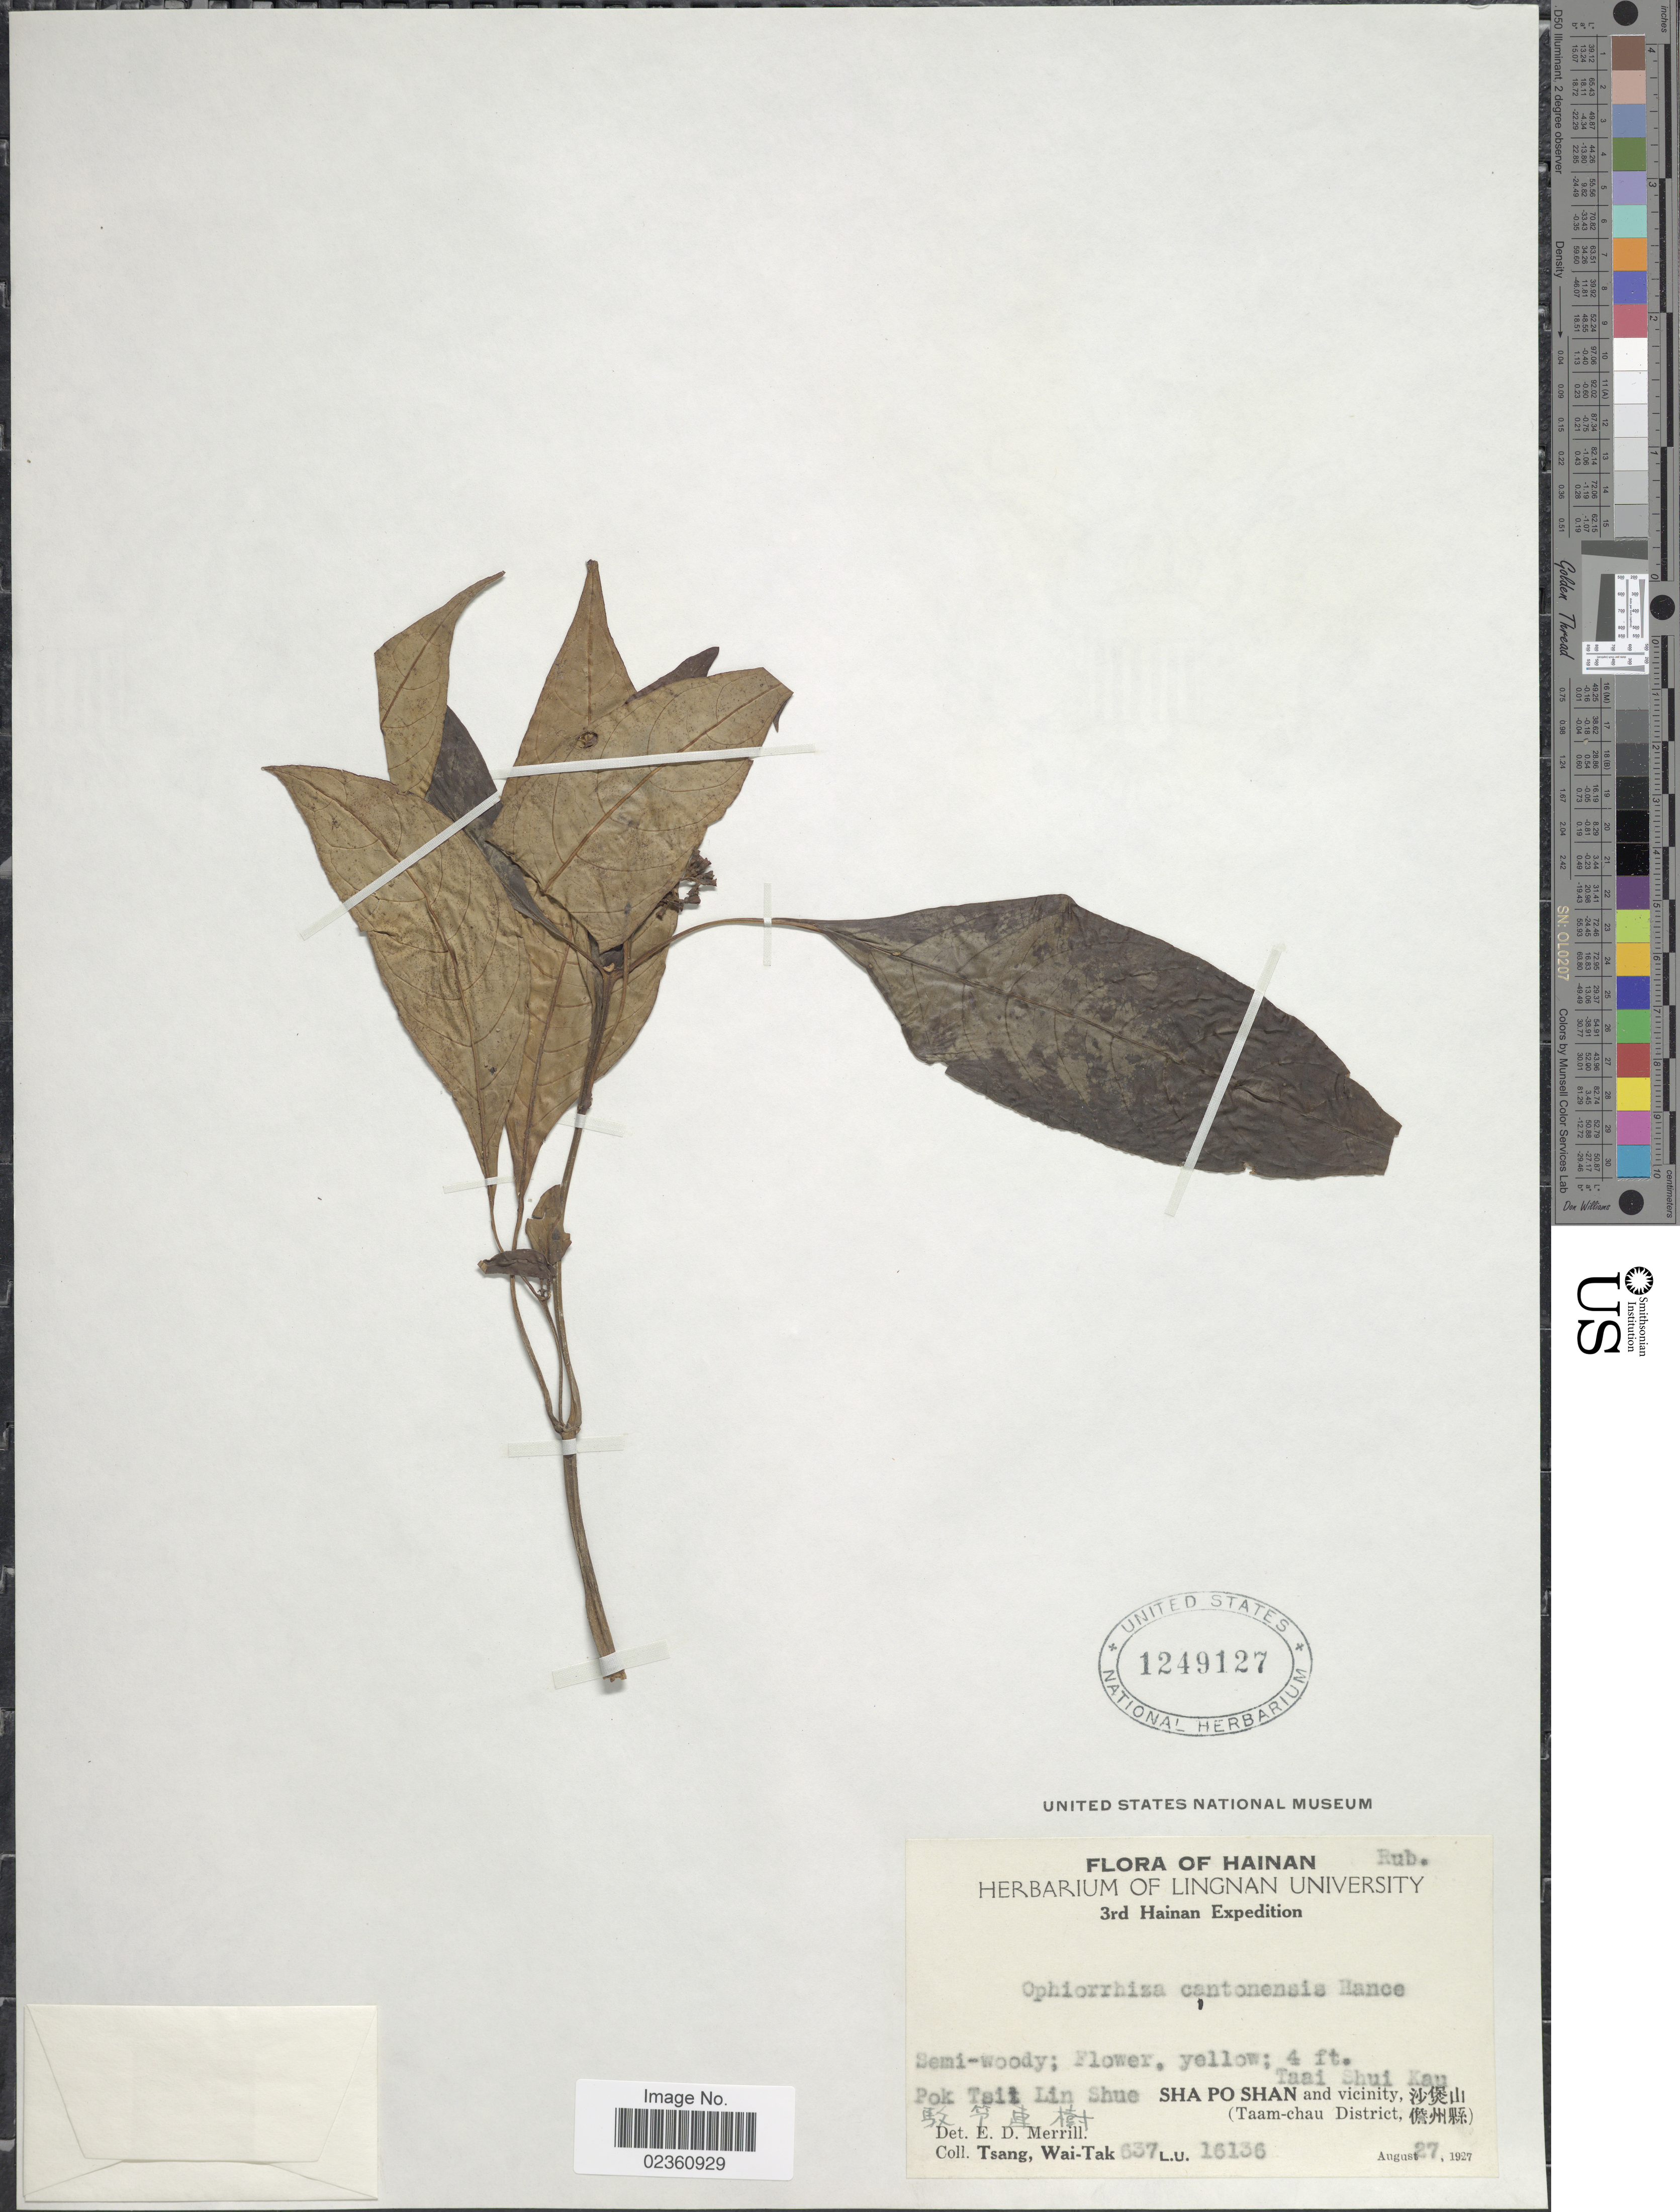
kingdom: Plantae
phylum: Tracheophyta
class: Magnoliopsida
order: Gentianales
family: Rubiaceae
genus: Ophiorrhiza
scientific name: Ophiorrhiza cantonensis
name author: Hance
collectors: W. T. Tsang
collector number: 637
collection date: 1927-08-27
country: China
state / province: Hainan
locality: Pok Tsit Lin Shue, Sha Po Shan and vicinity, (Taam-chau District)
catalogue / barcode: US 1249127